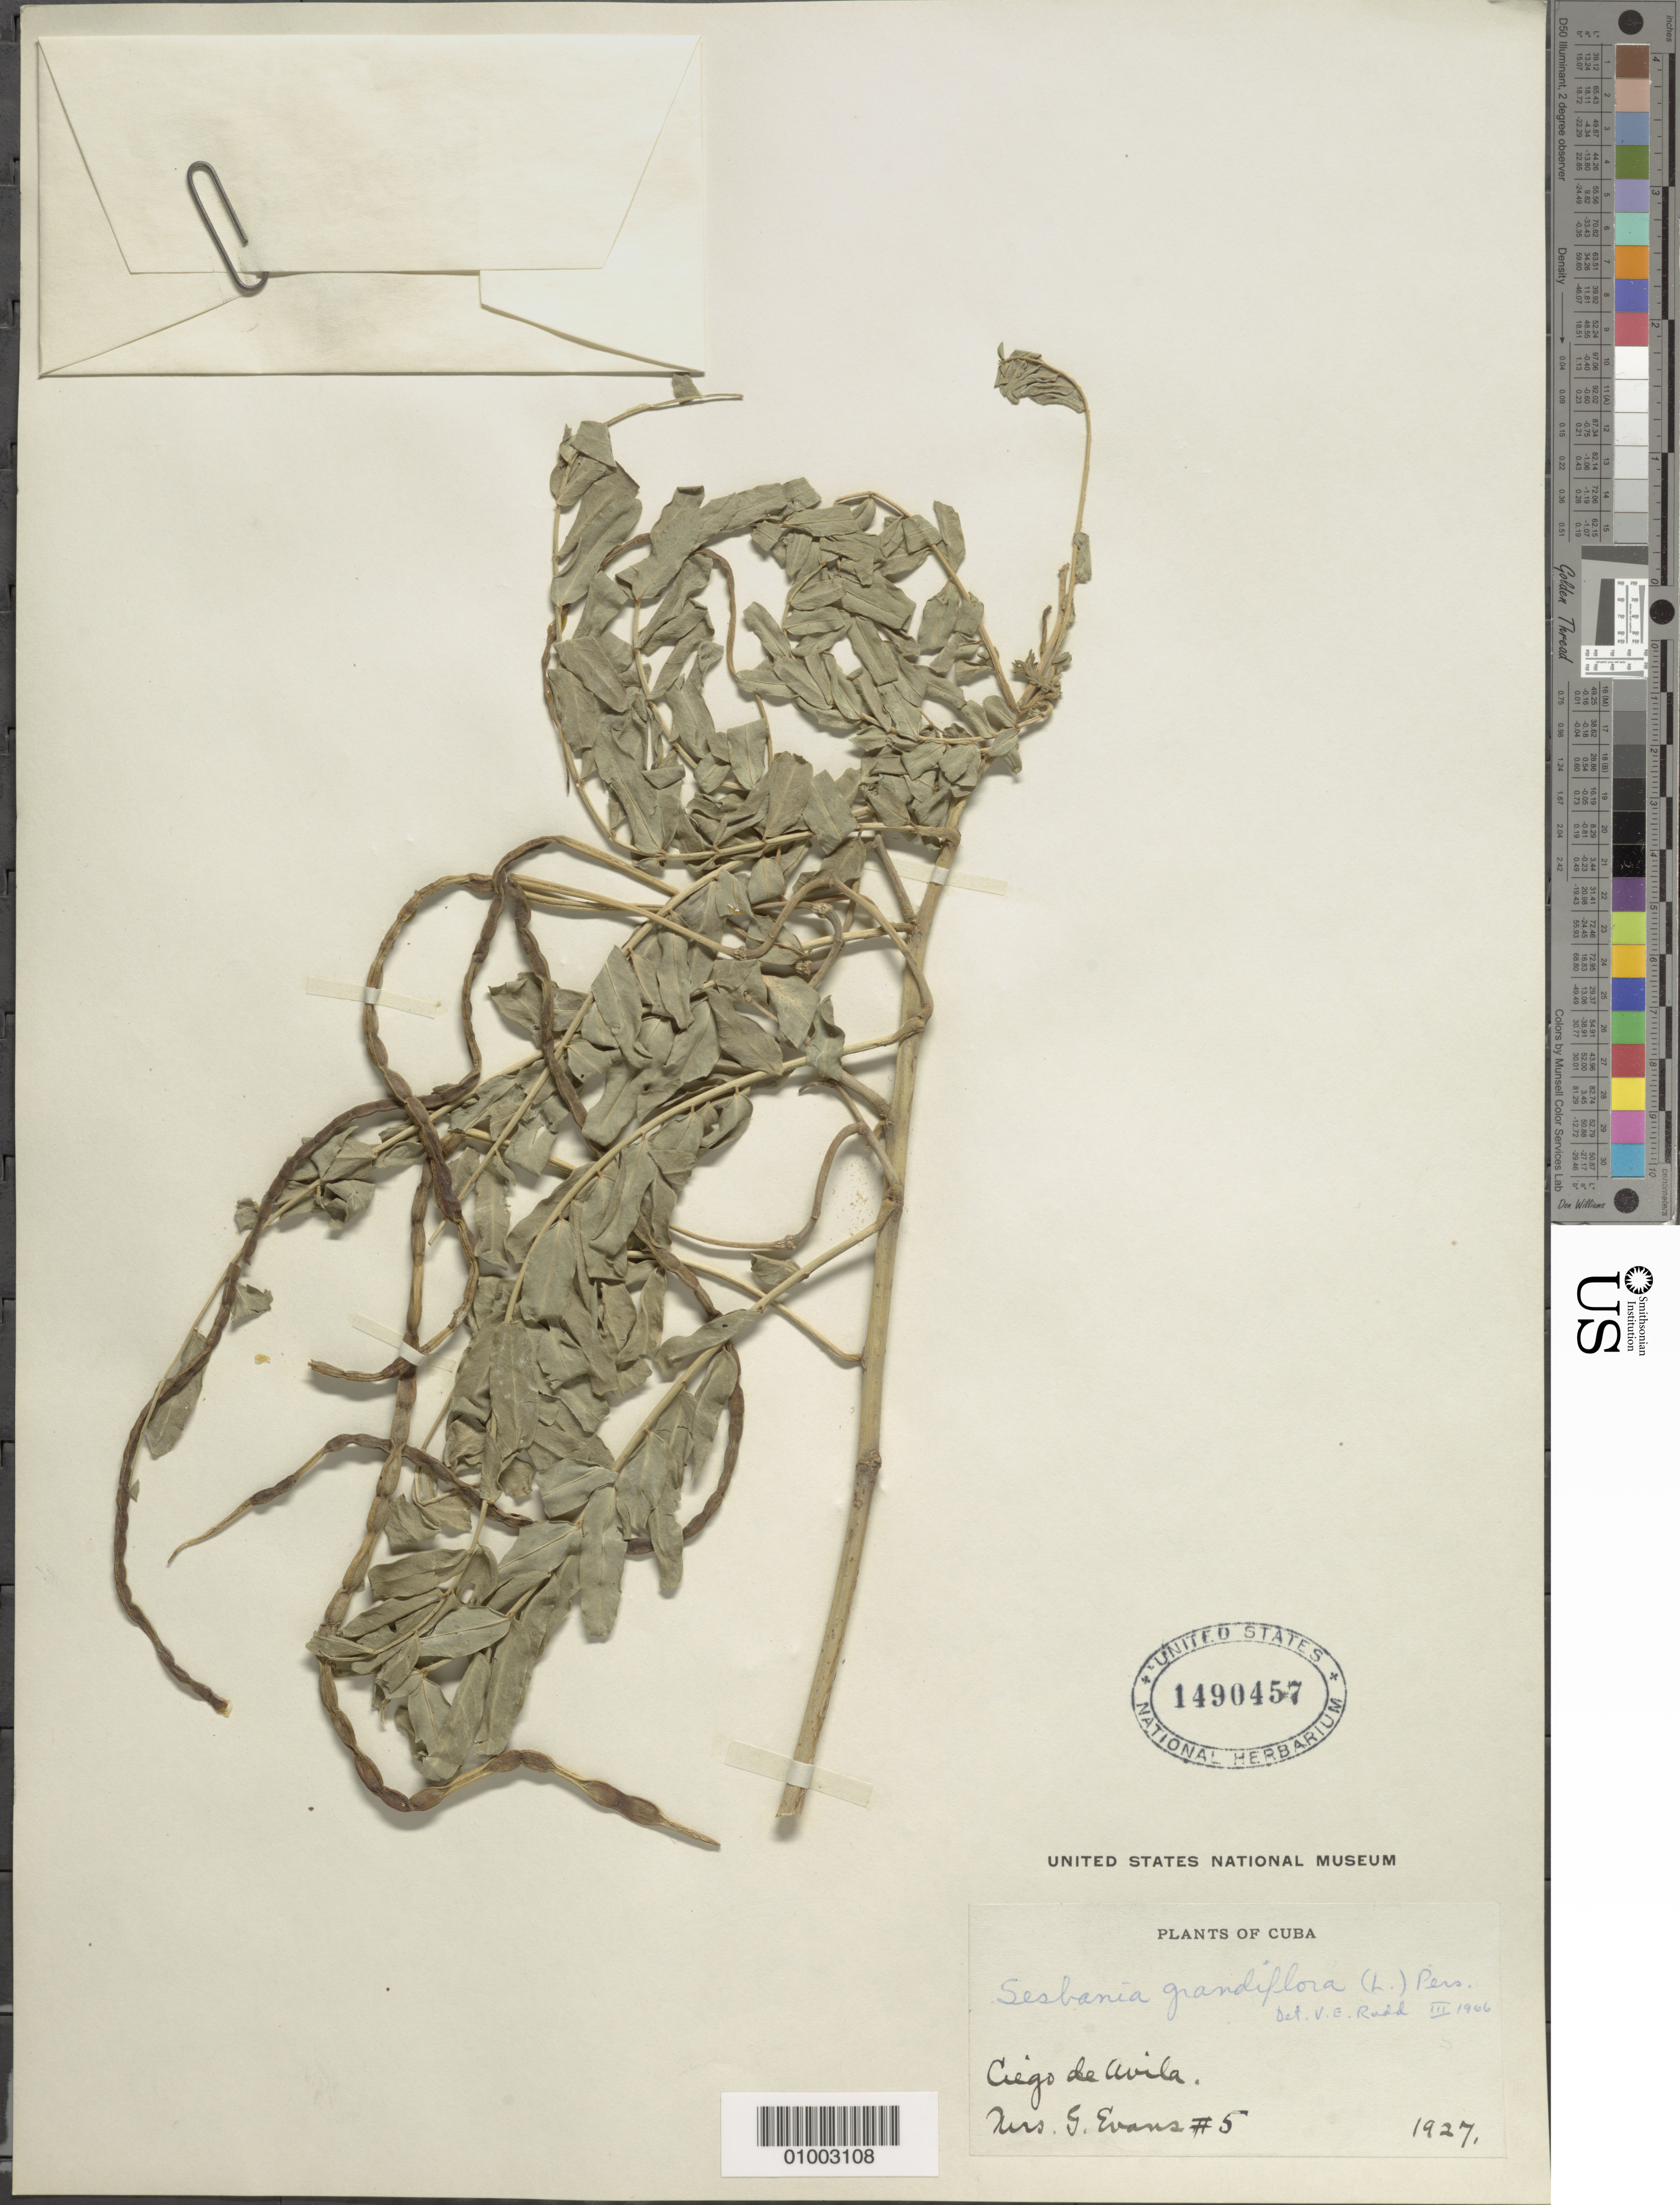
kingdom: Plantae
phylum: Tracheophyta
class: Magnoliopsida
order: Fabales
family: Fabaceae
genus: Sesbania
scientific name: Sesbania grandiflora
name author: (L.) Poir.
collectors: M. S. Evans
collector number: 5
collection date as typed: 1927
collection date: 1927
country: Cuba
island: Cuba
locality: Ciego de Cevila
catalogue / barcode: US 1490457